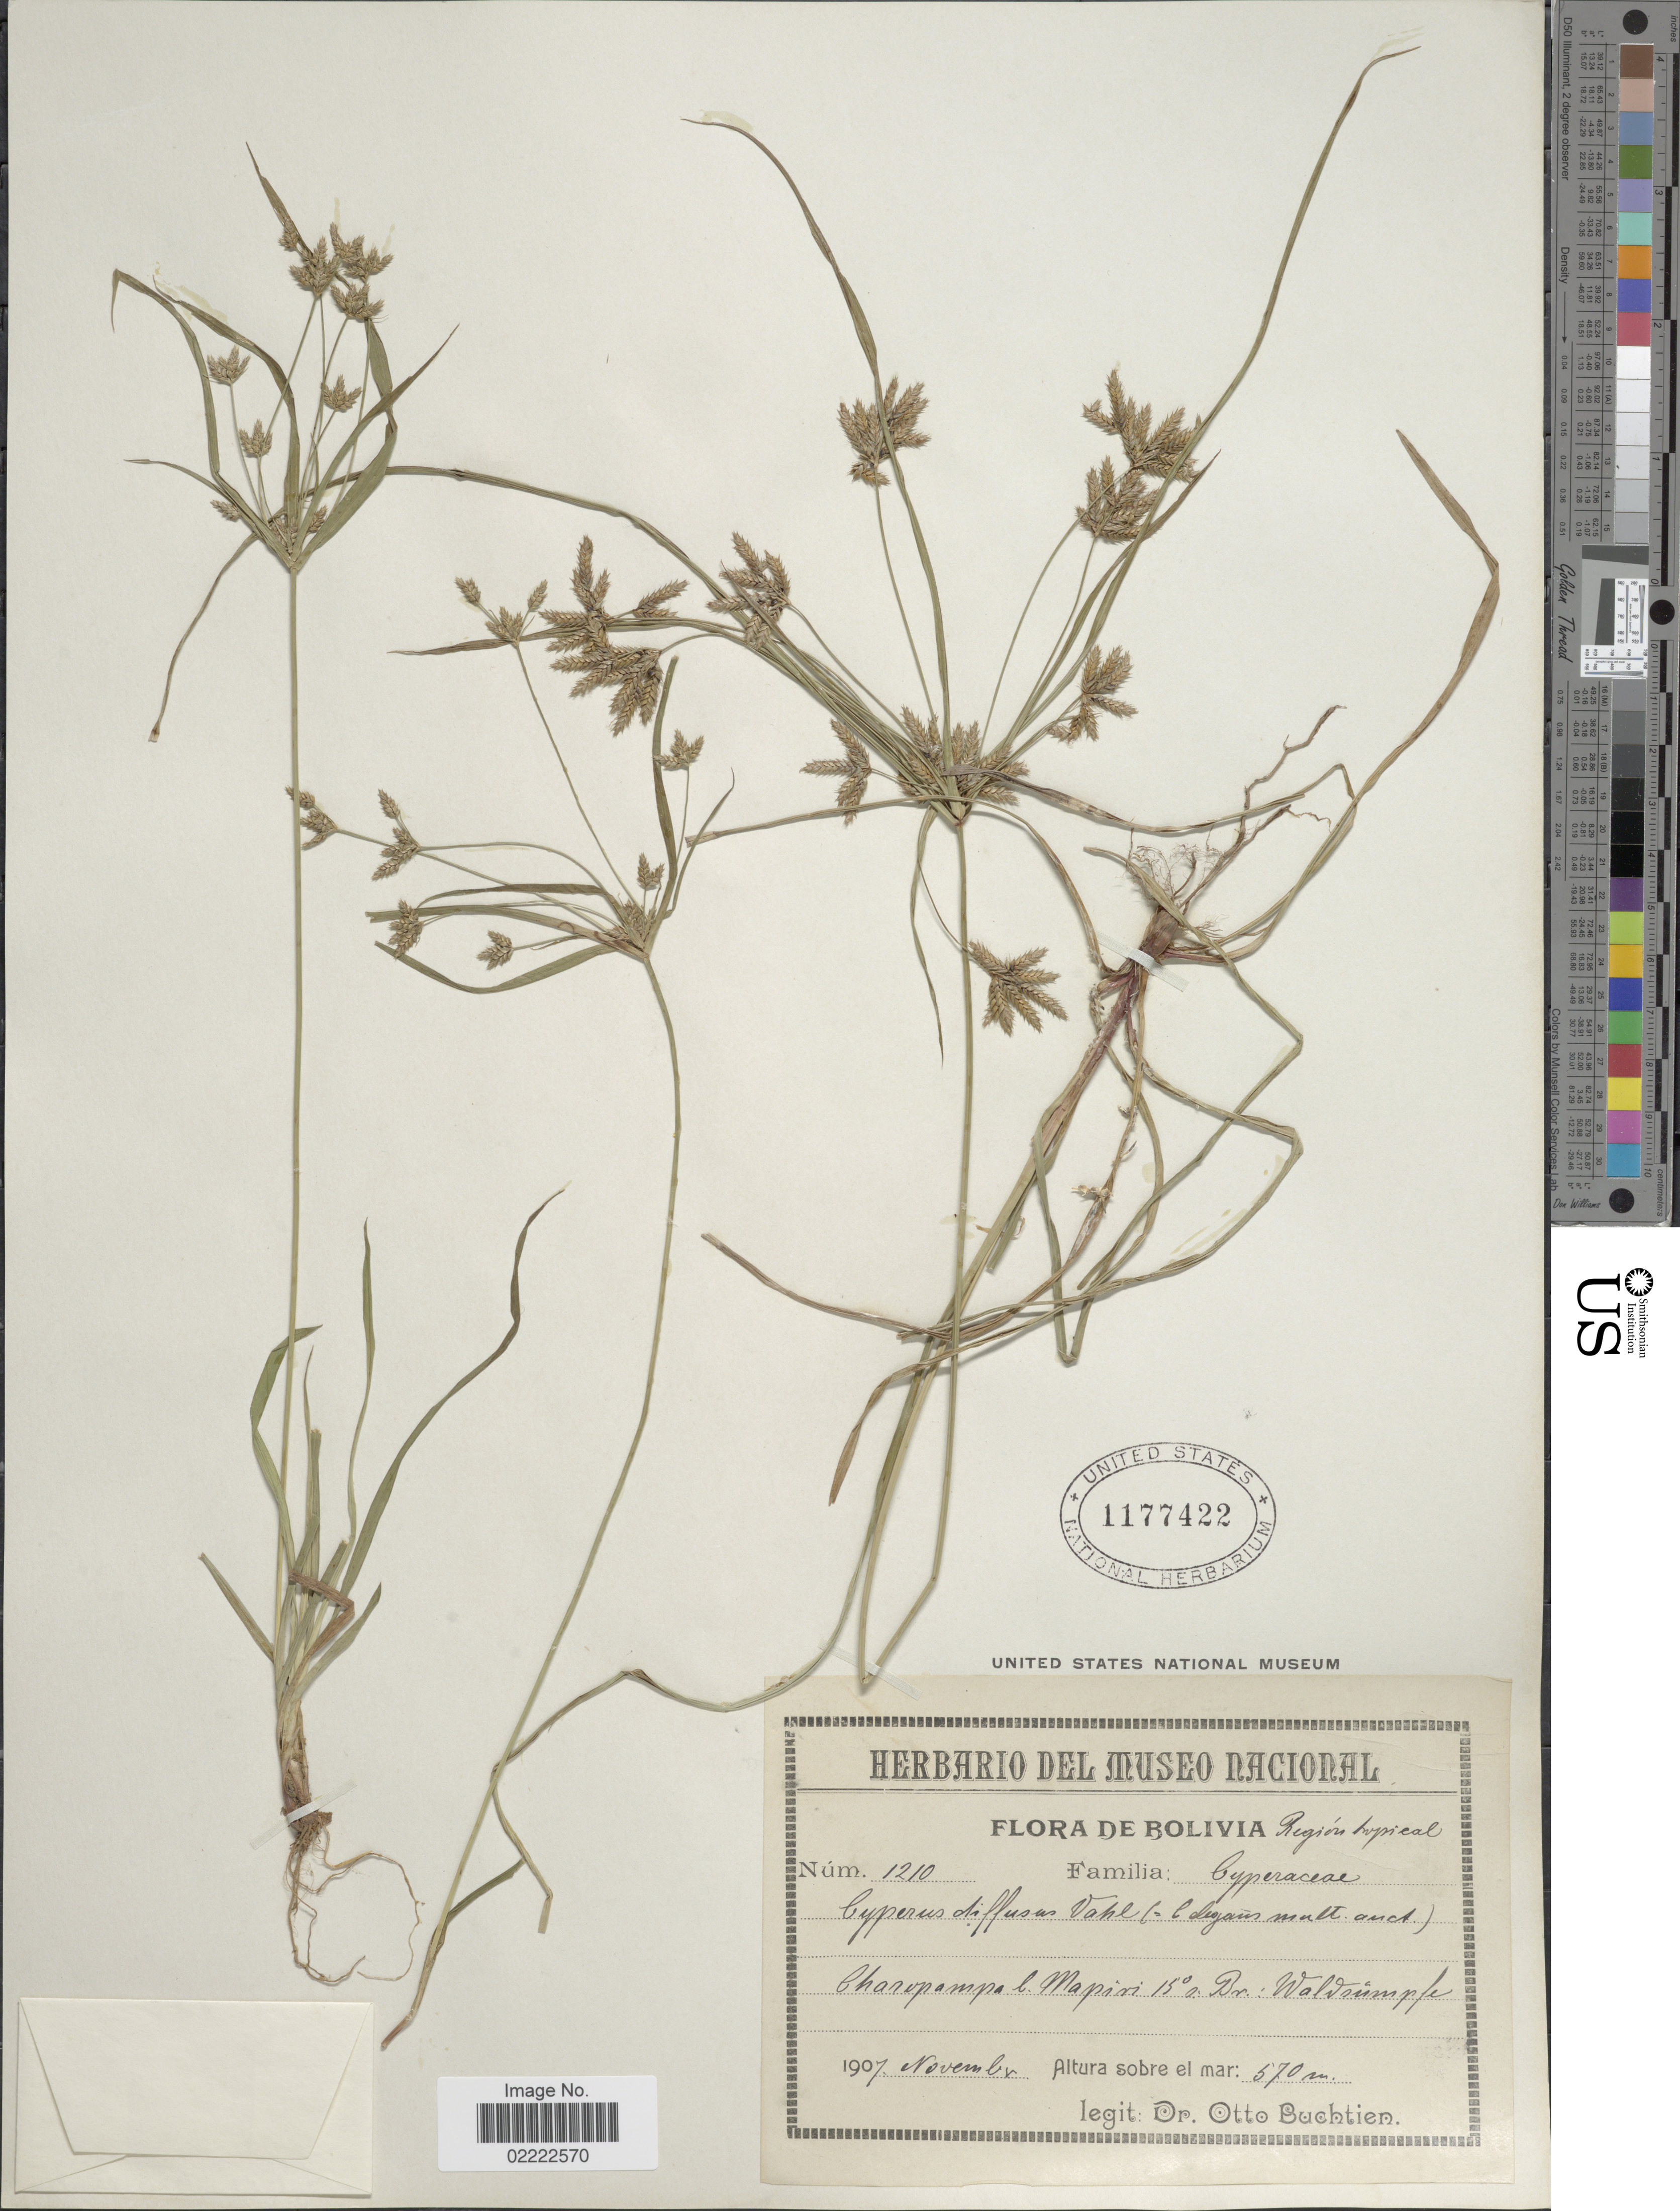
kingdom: Plantae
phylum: Tracheophyta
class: Liliopsida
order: Poales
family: Cyperaceae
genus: Cyperus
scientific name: Cyperus laxus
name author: Lam.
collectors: O. Buchtien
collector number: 1210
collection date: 1907-11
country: Bolivia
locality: Charopampa l. Mapiri, Waldoumpfe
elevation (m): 570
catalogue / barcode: US 1177422